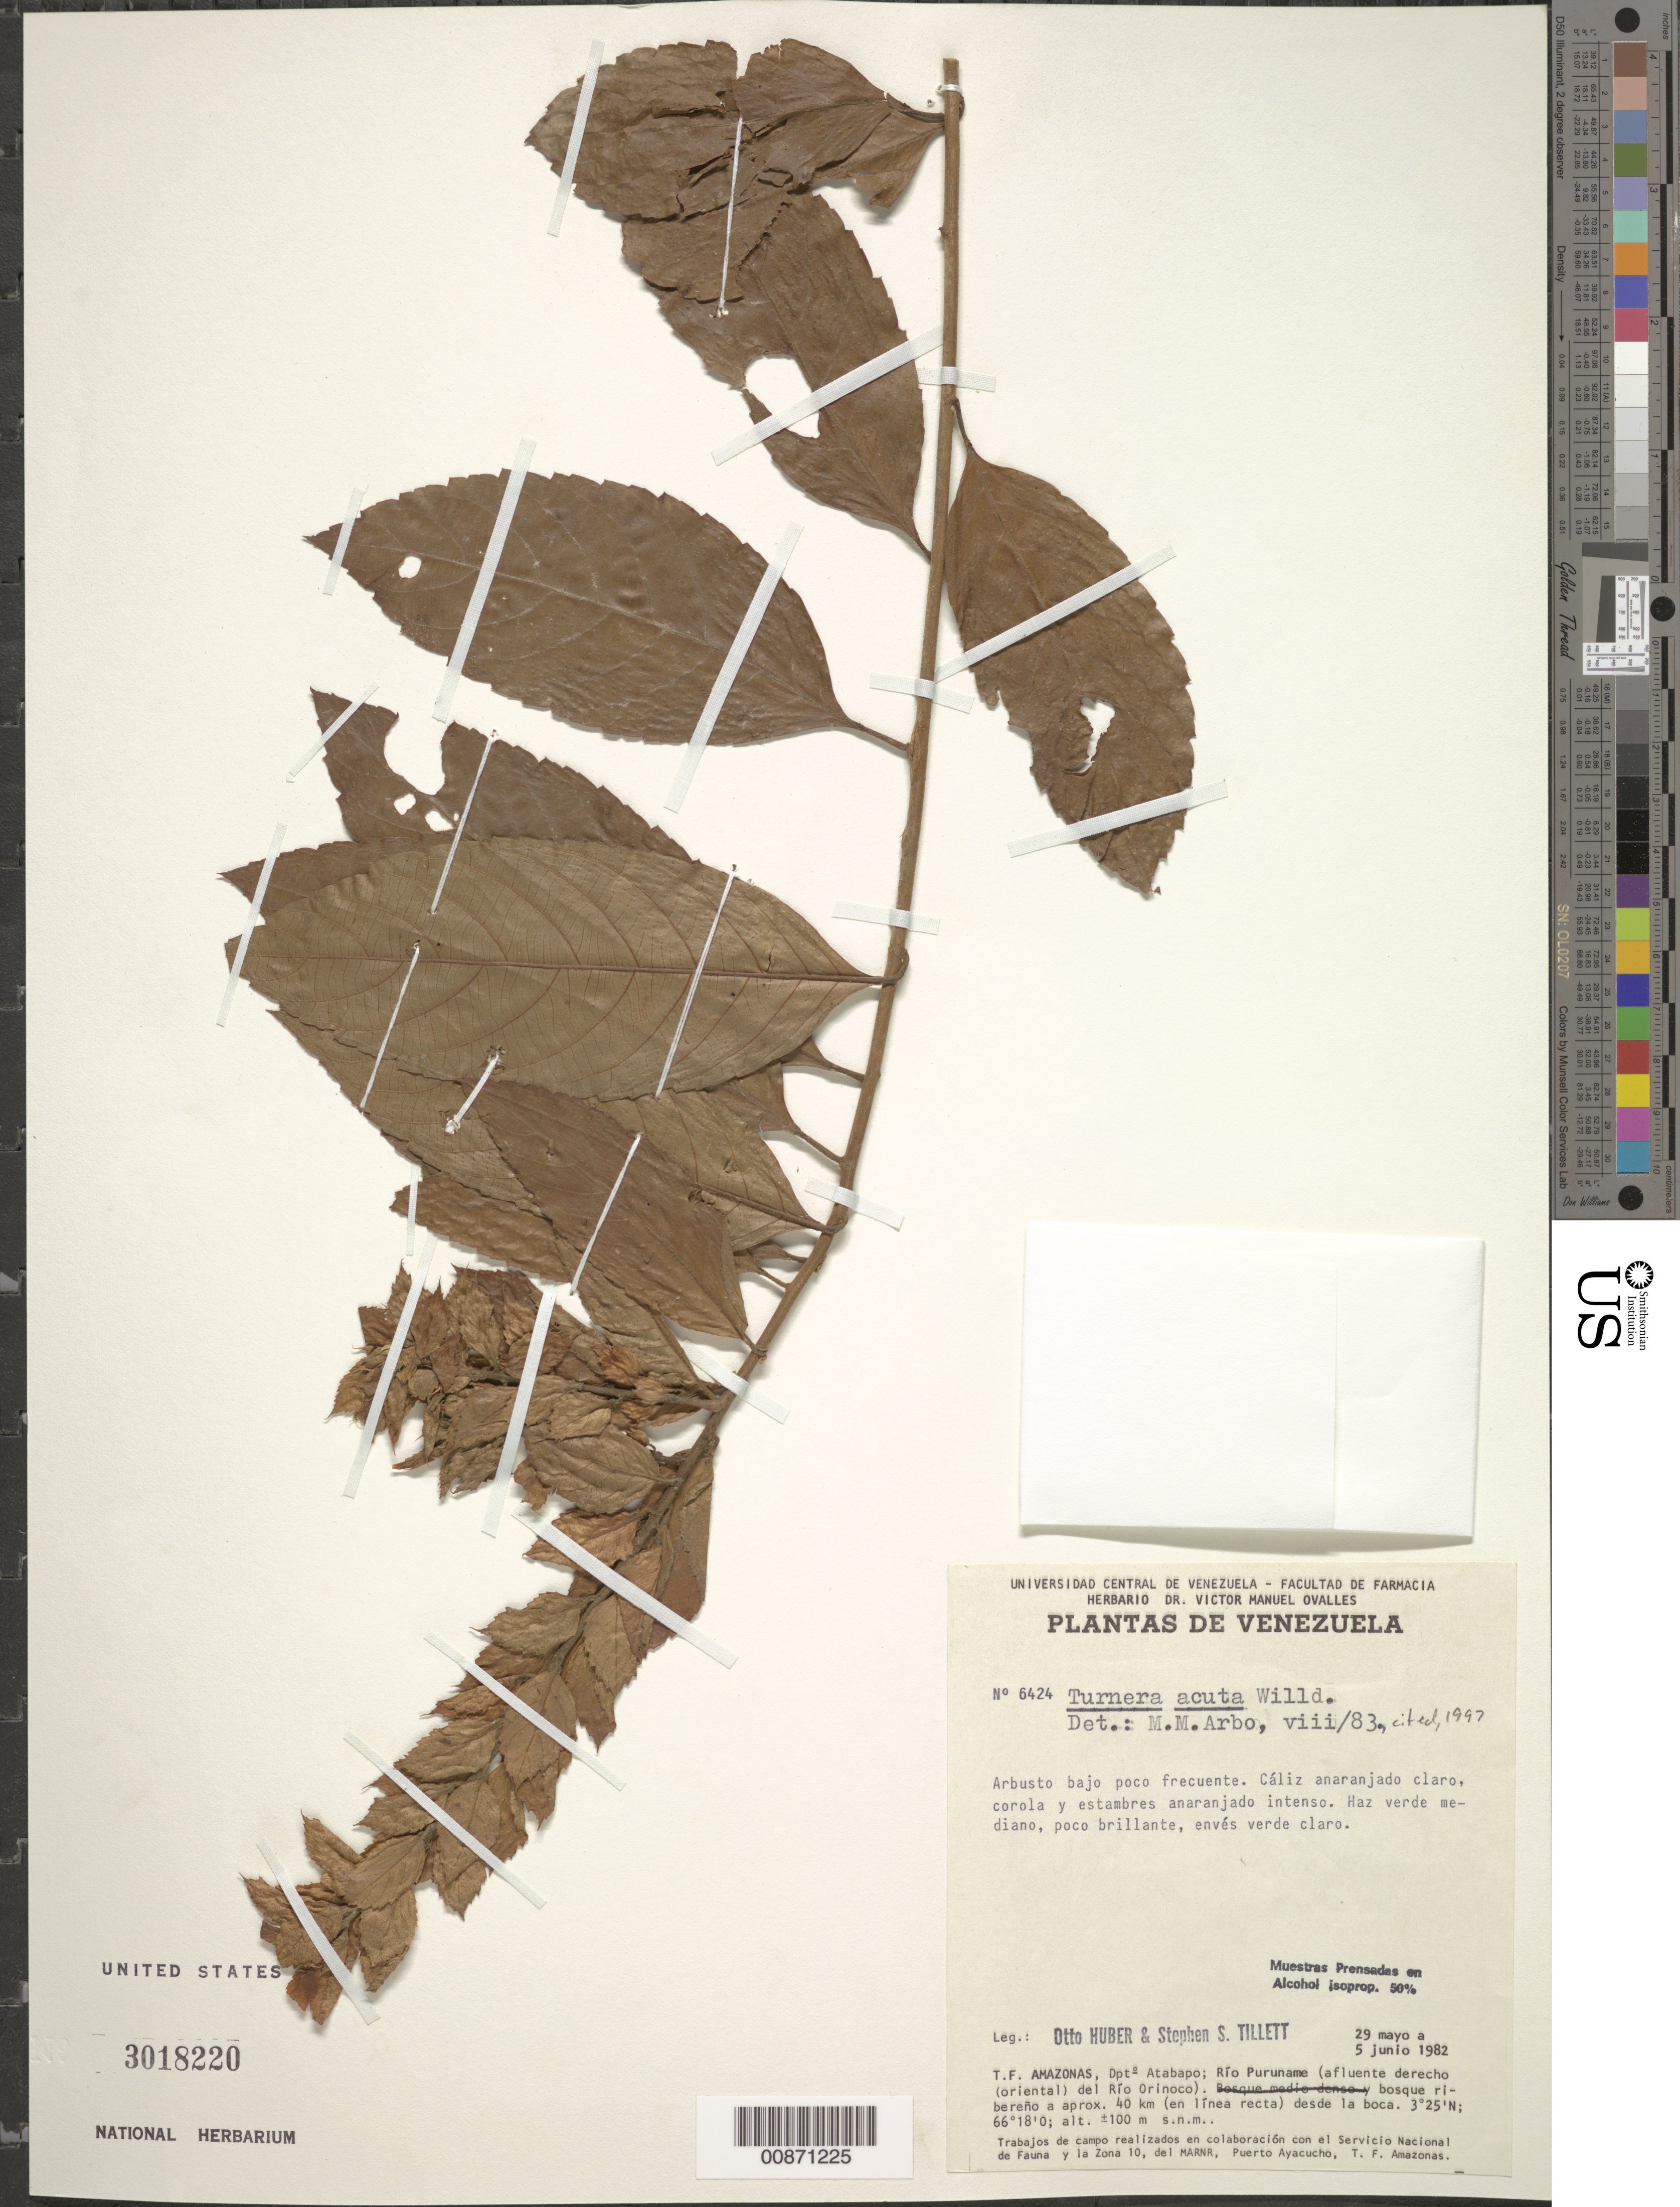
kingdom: Plantae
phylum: Tracheophyta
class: Magnoliopsida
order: Malpighiales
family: Turneraceae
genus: Turnera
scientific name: Turnera acuta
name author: Willd. ex Schult.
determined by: Arbo, M. M.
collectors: O. Huber & S. S. Tillett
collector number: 6424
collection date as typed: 29-May-82 to 5-Jun-82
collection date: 1982-05-29/1982-06-05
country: Venezuela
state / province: Amazonas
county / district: Atabapo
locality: Río Puruname, aprox 40 km (en linea recta) desde la boca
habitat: Bosque ribereno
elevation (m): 100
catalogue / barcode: US 3018220